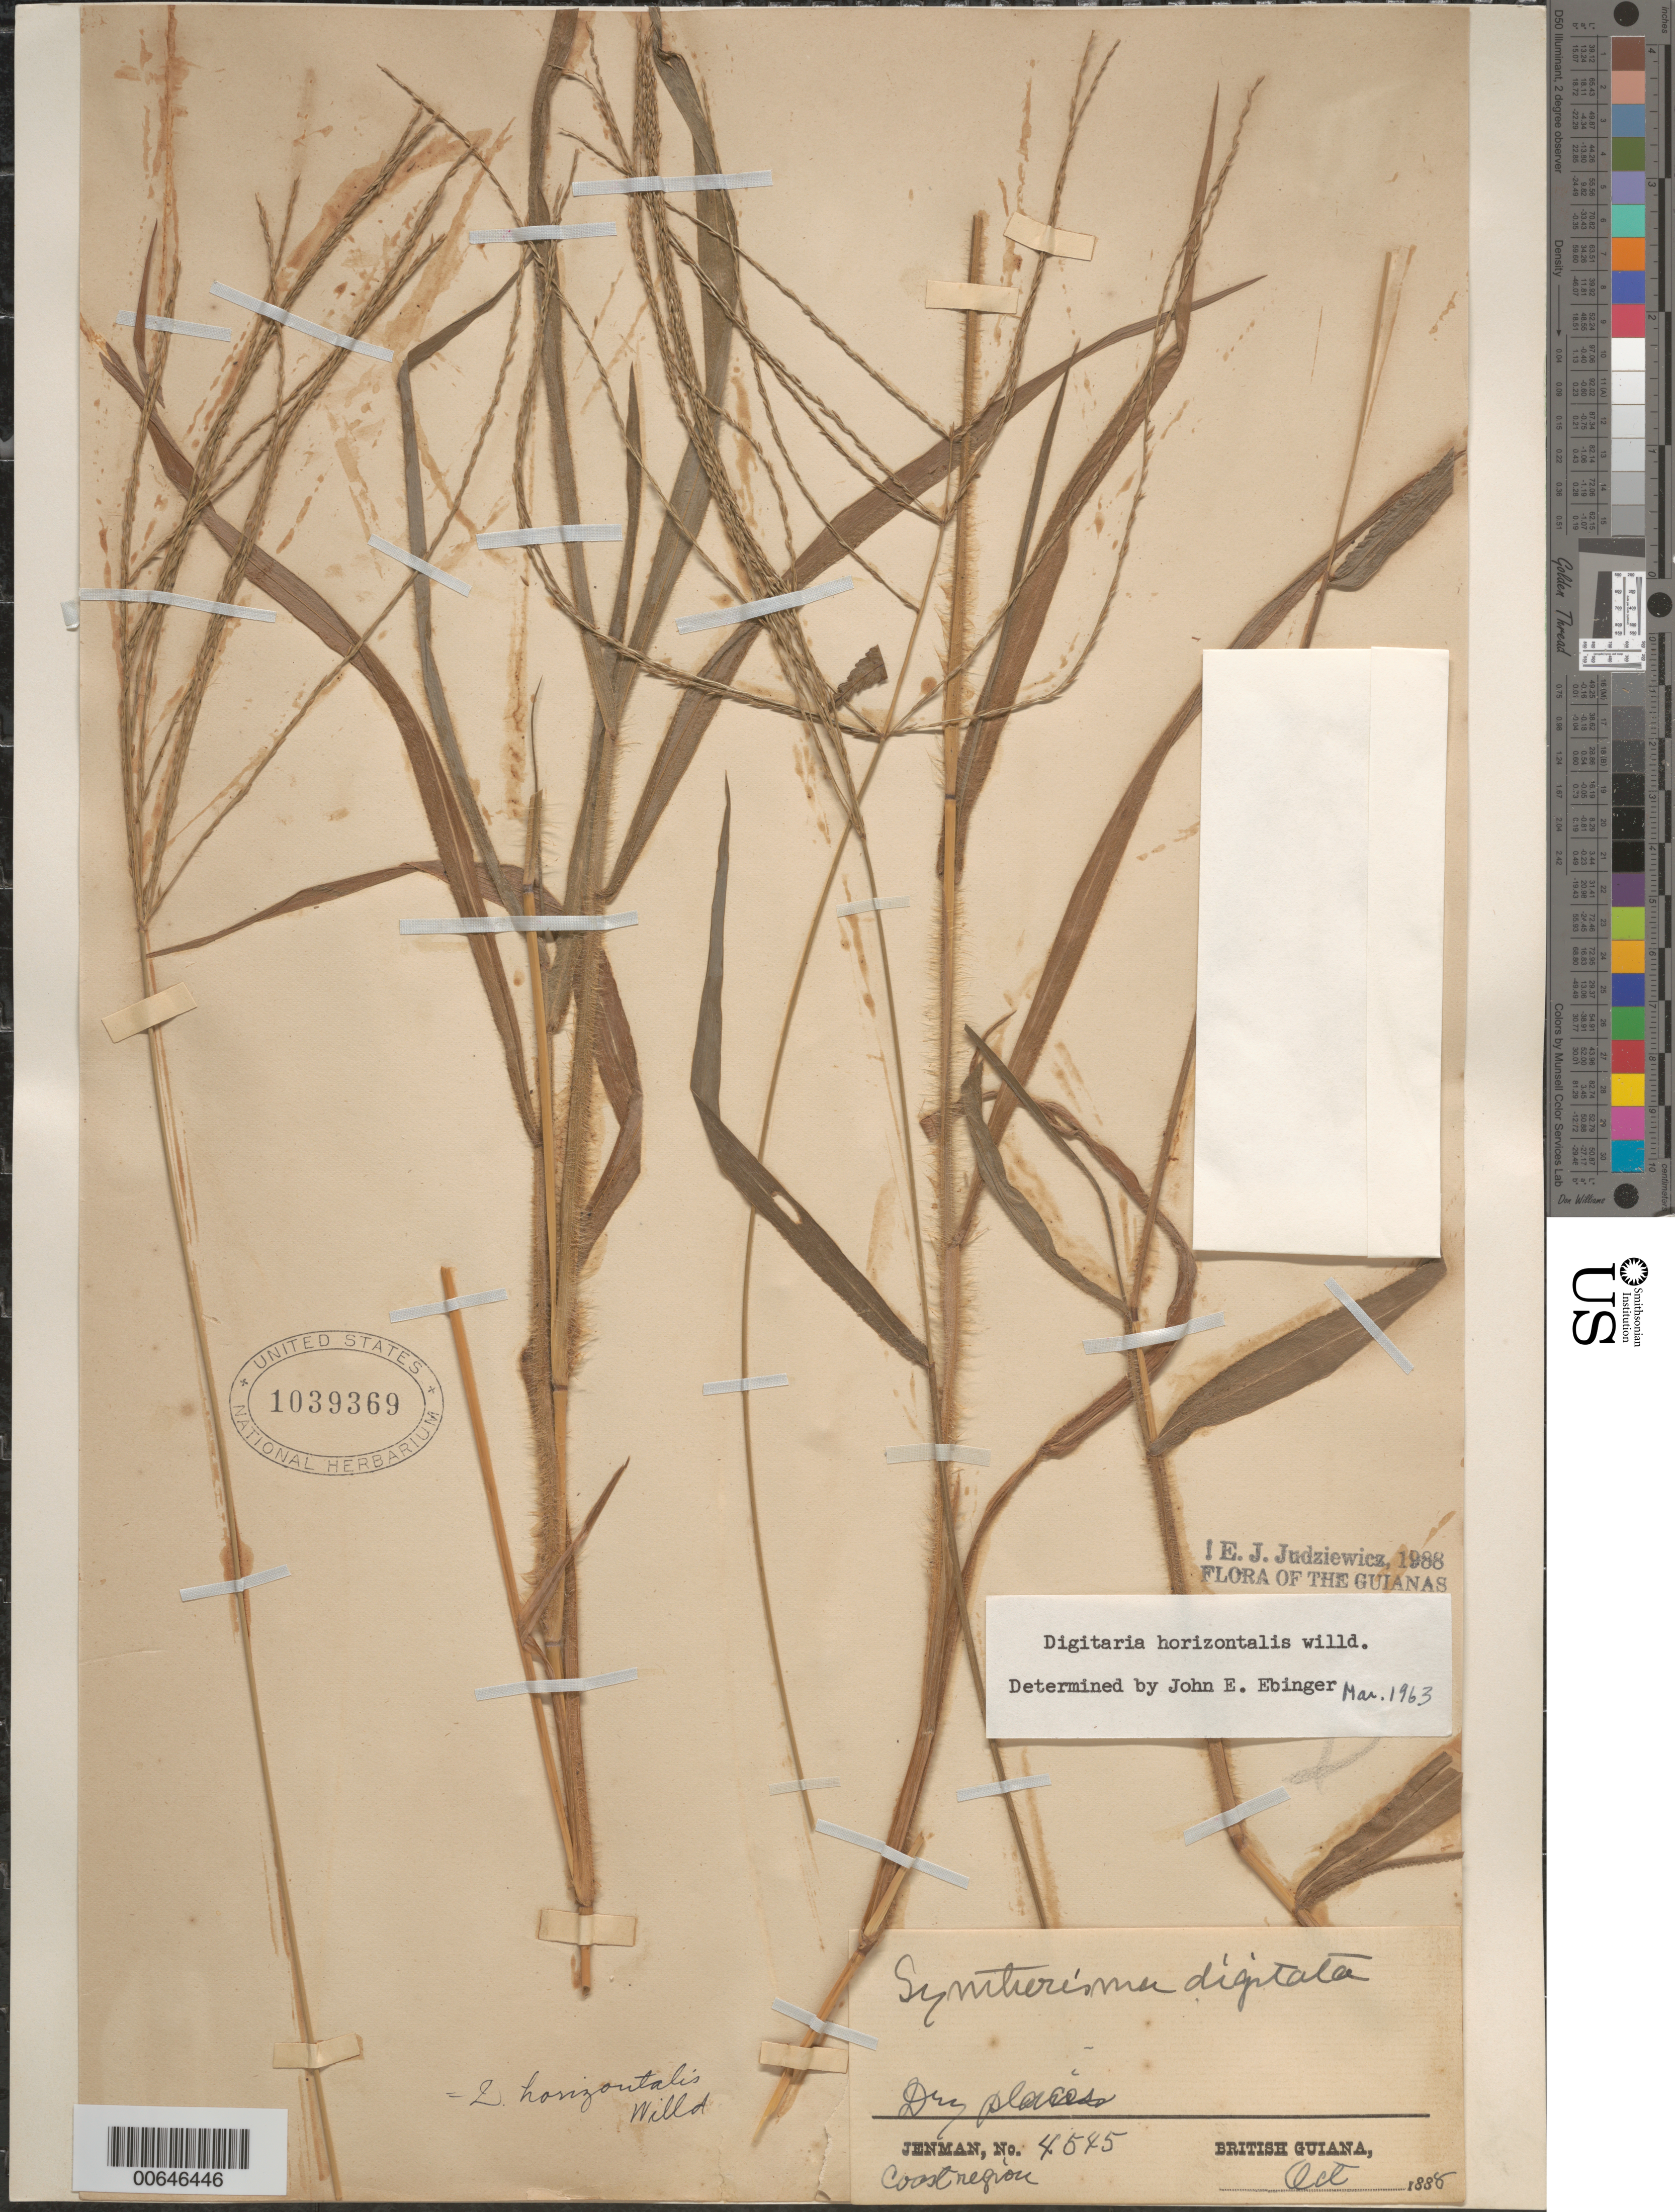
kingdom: Plantae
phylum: Tracheophyta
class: Liliopsida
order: Poales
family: Poaceae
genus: Digitaria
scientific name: Digitaria horizontalis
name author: Willd.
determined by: Judziewicz, E. J.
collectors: G. S. Jenman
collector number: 4545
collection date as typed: October 1888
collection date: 1888-10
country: Guyana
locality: Coast Region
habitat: Dry places.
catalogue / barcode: US 1039369